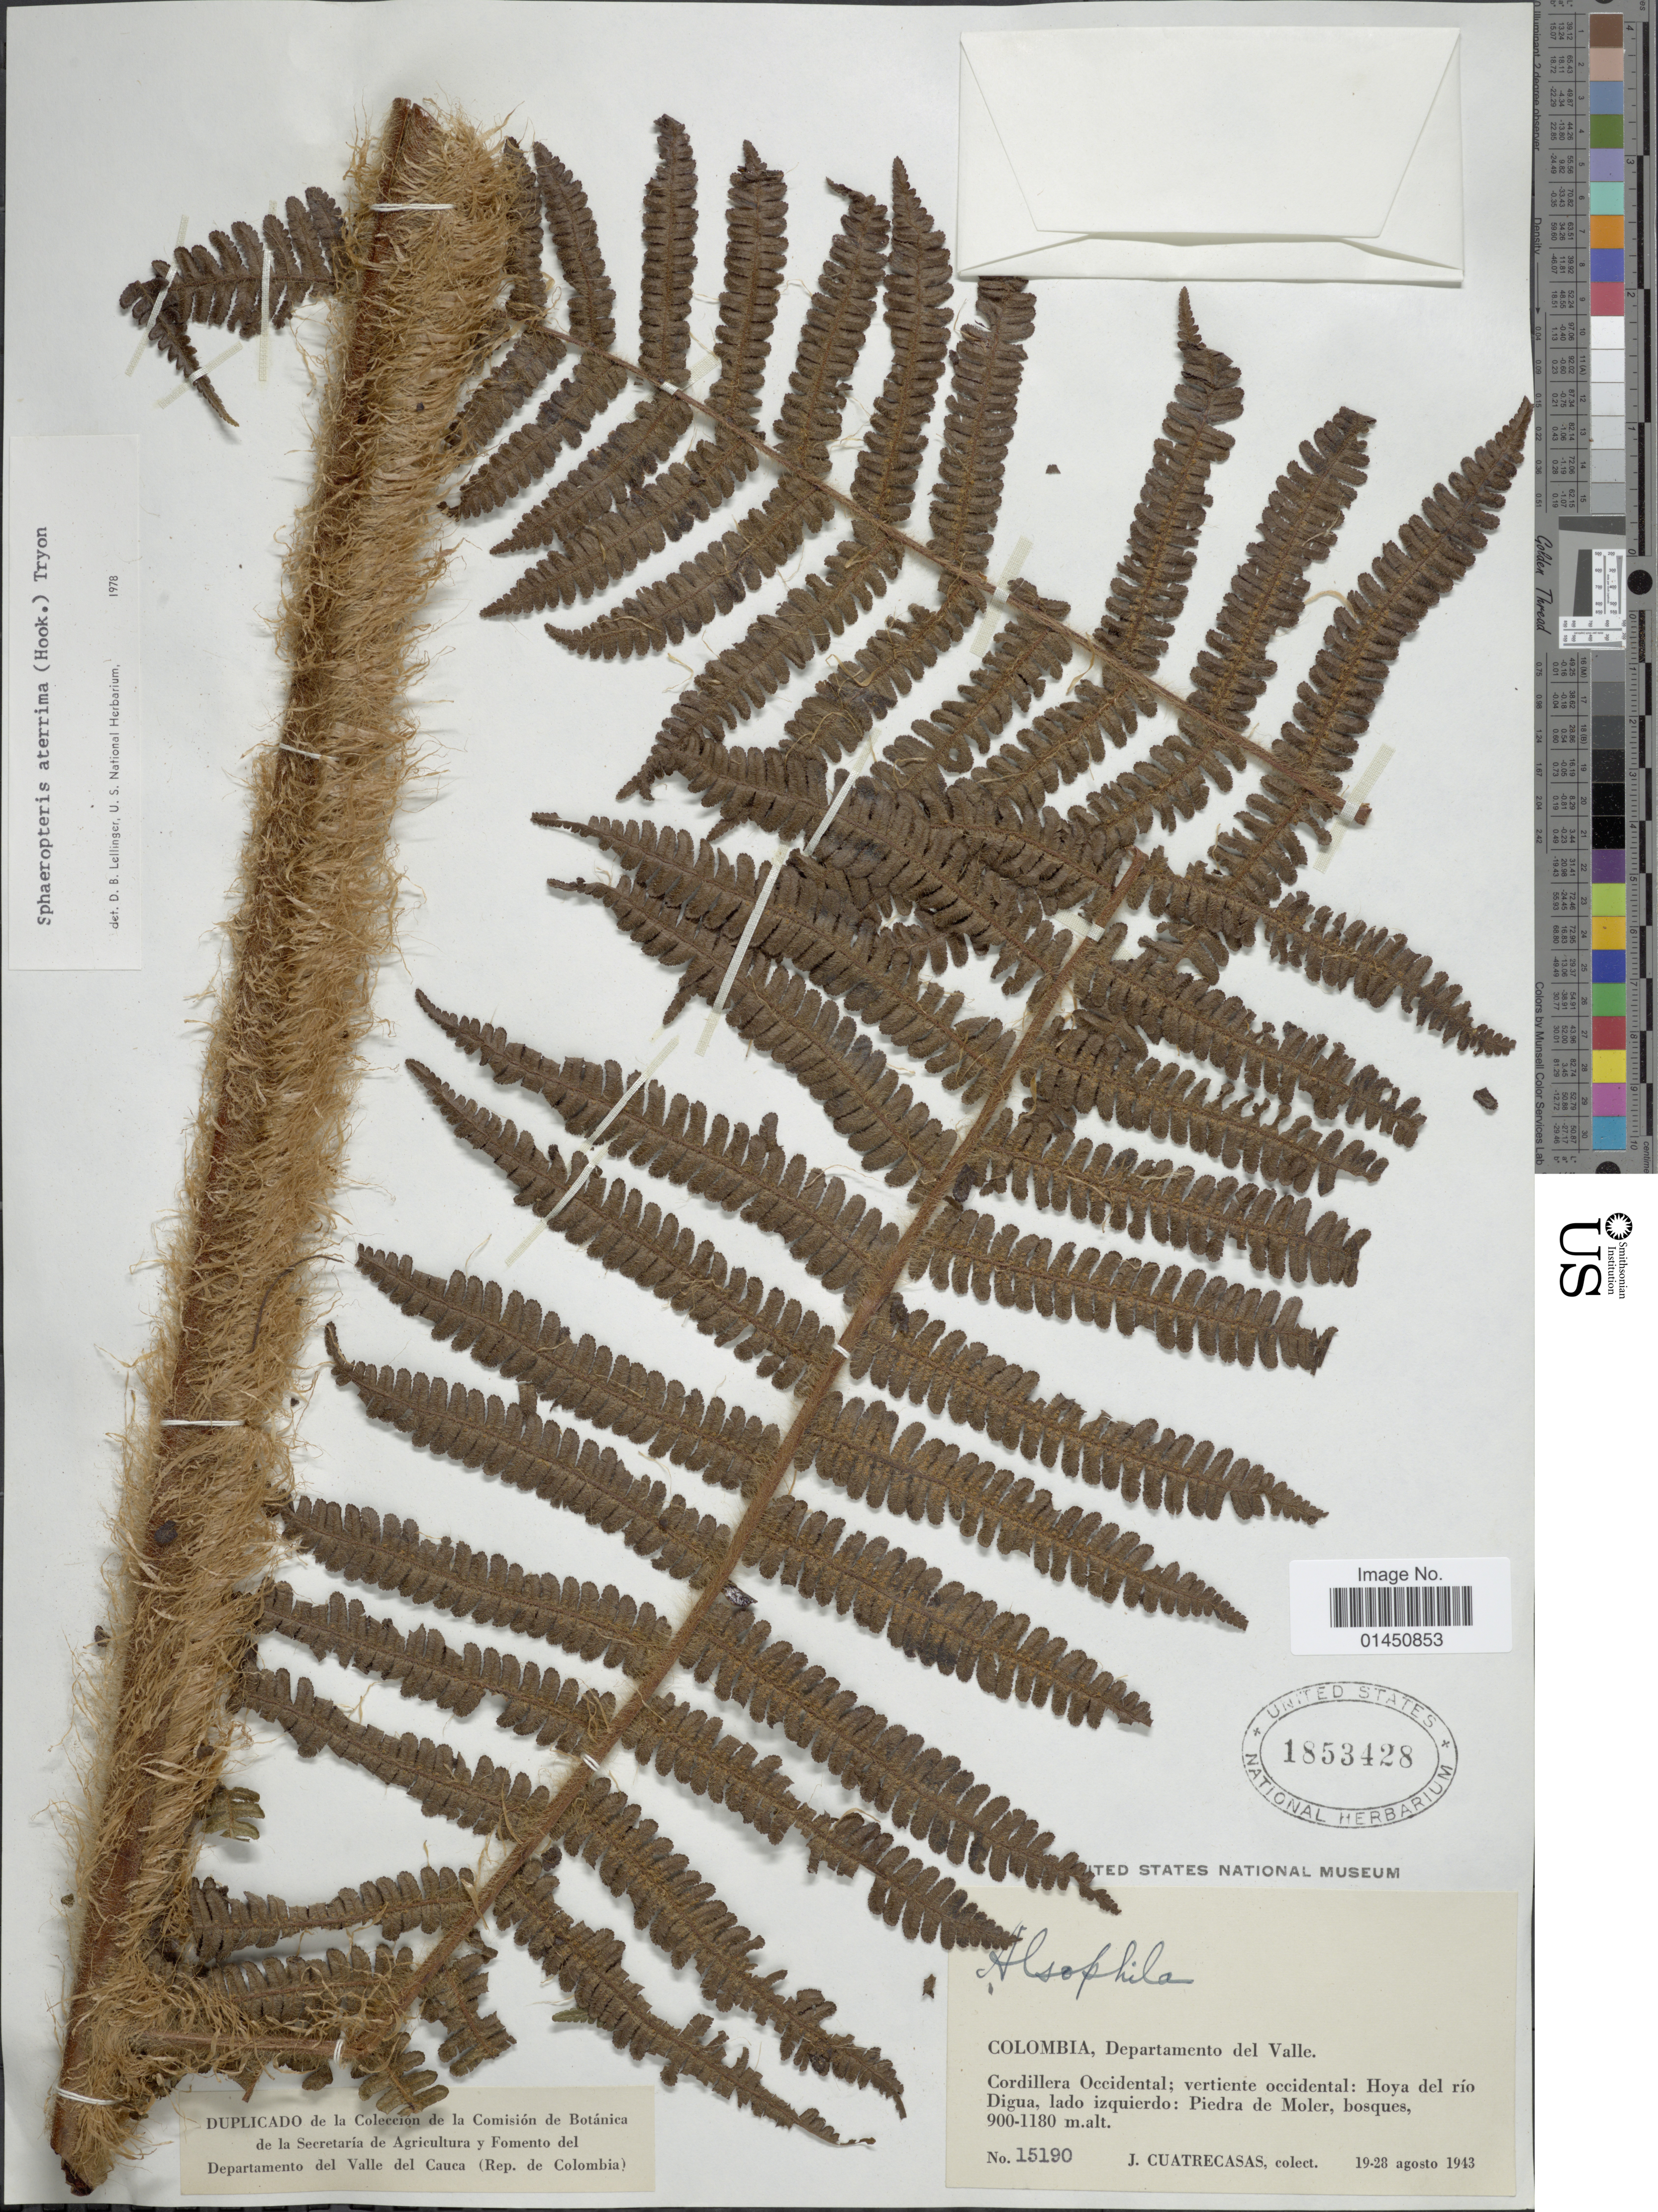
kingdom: Plantae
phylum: Tracheophyta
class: Polypodiopsida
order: Cyatheales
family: Cyatheaceae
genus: Cyathea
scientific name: Cyathea aterrima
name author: (Hook. ex Hook. & Baker) Domin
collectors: J. Cuatrecasas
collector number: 15190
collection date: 1943-08-19/1943-08-28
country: Colombia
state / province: Valle del Cauca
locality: Cordillera Occidental; vertiente occidental: Hoya del rio Digua, lado izquierdo: Piedra de Moler, bosques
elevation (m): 900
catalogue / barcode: US 1853428